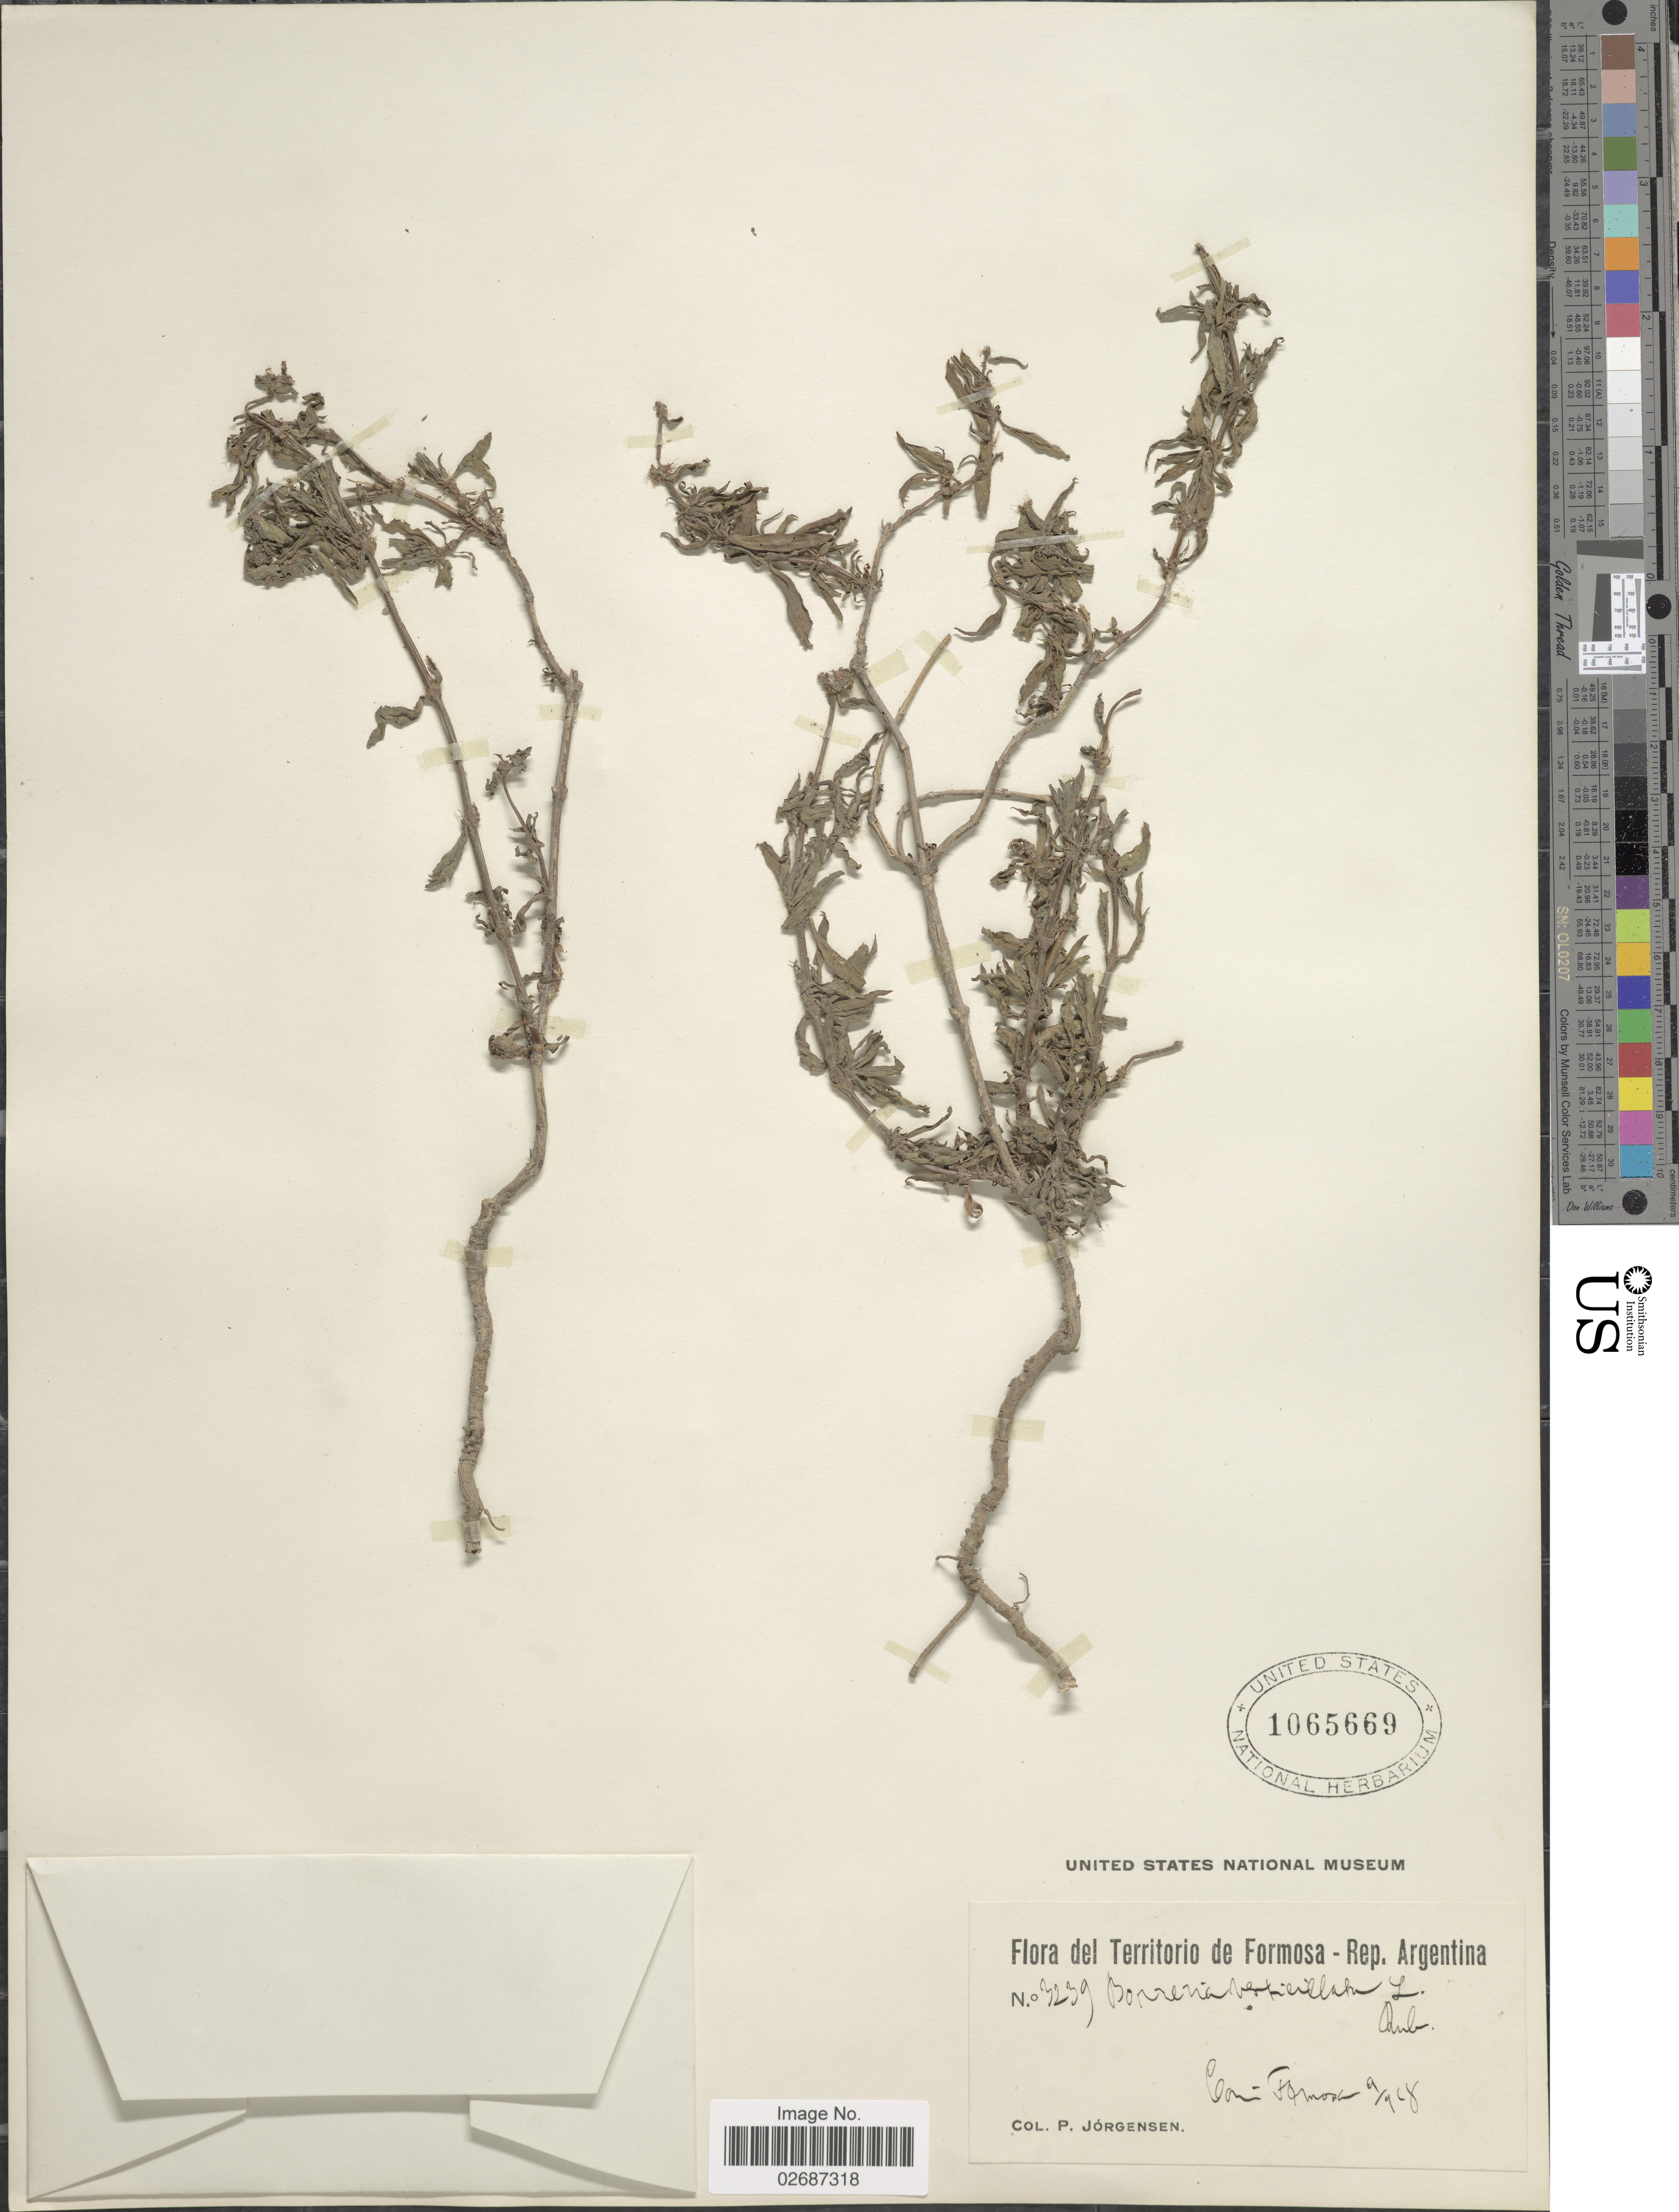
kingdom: Plantae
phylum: Tracheophyta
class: Magnoliopsida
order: Gentianales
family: Rubiaceae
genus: Borreria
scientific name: Borreria verticillata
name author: (L.) G. Mey.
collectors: P. Jörgensen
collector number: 3239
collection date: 1919-09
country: Argentina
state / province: Formosa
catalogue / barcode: US 1065669